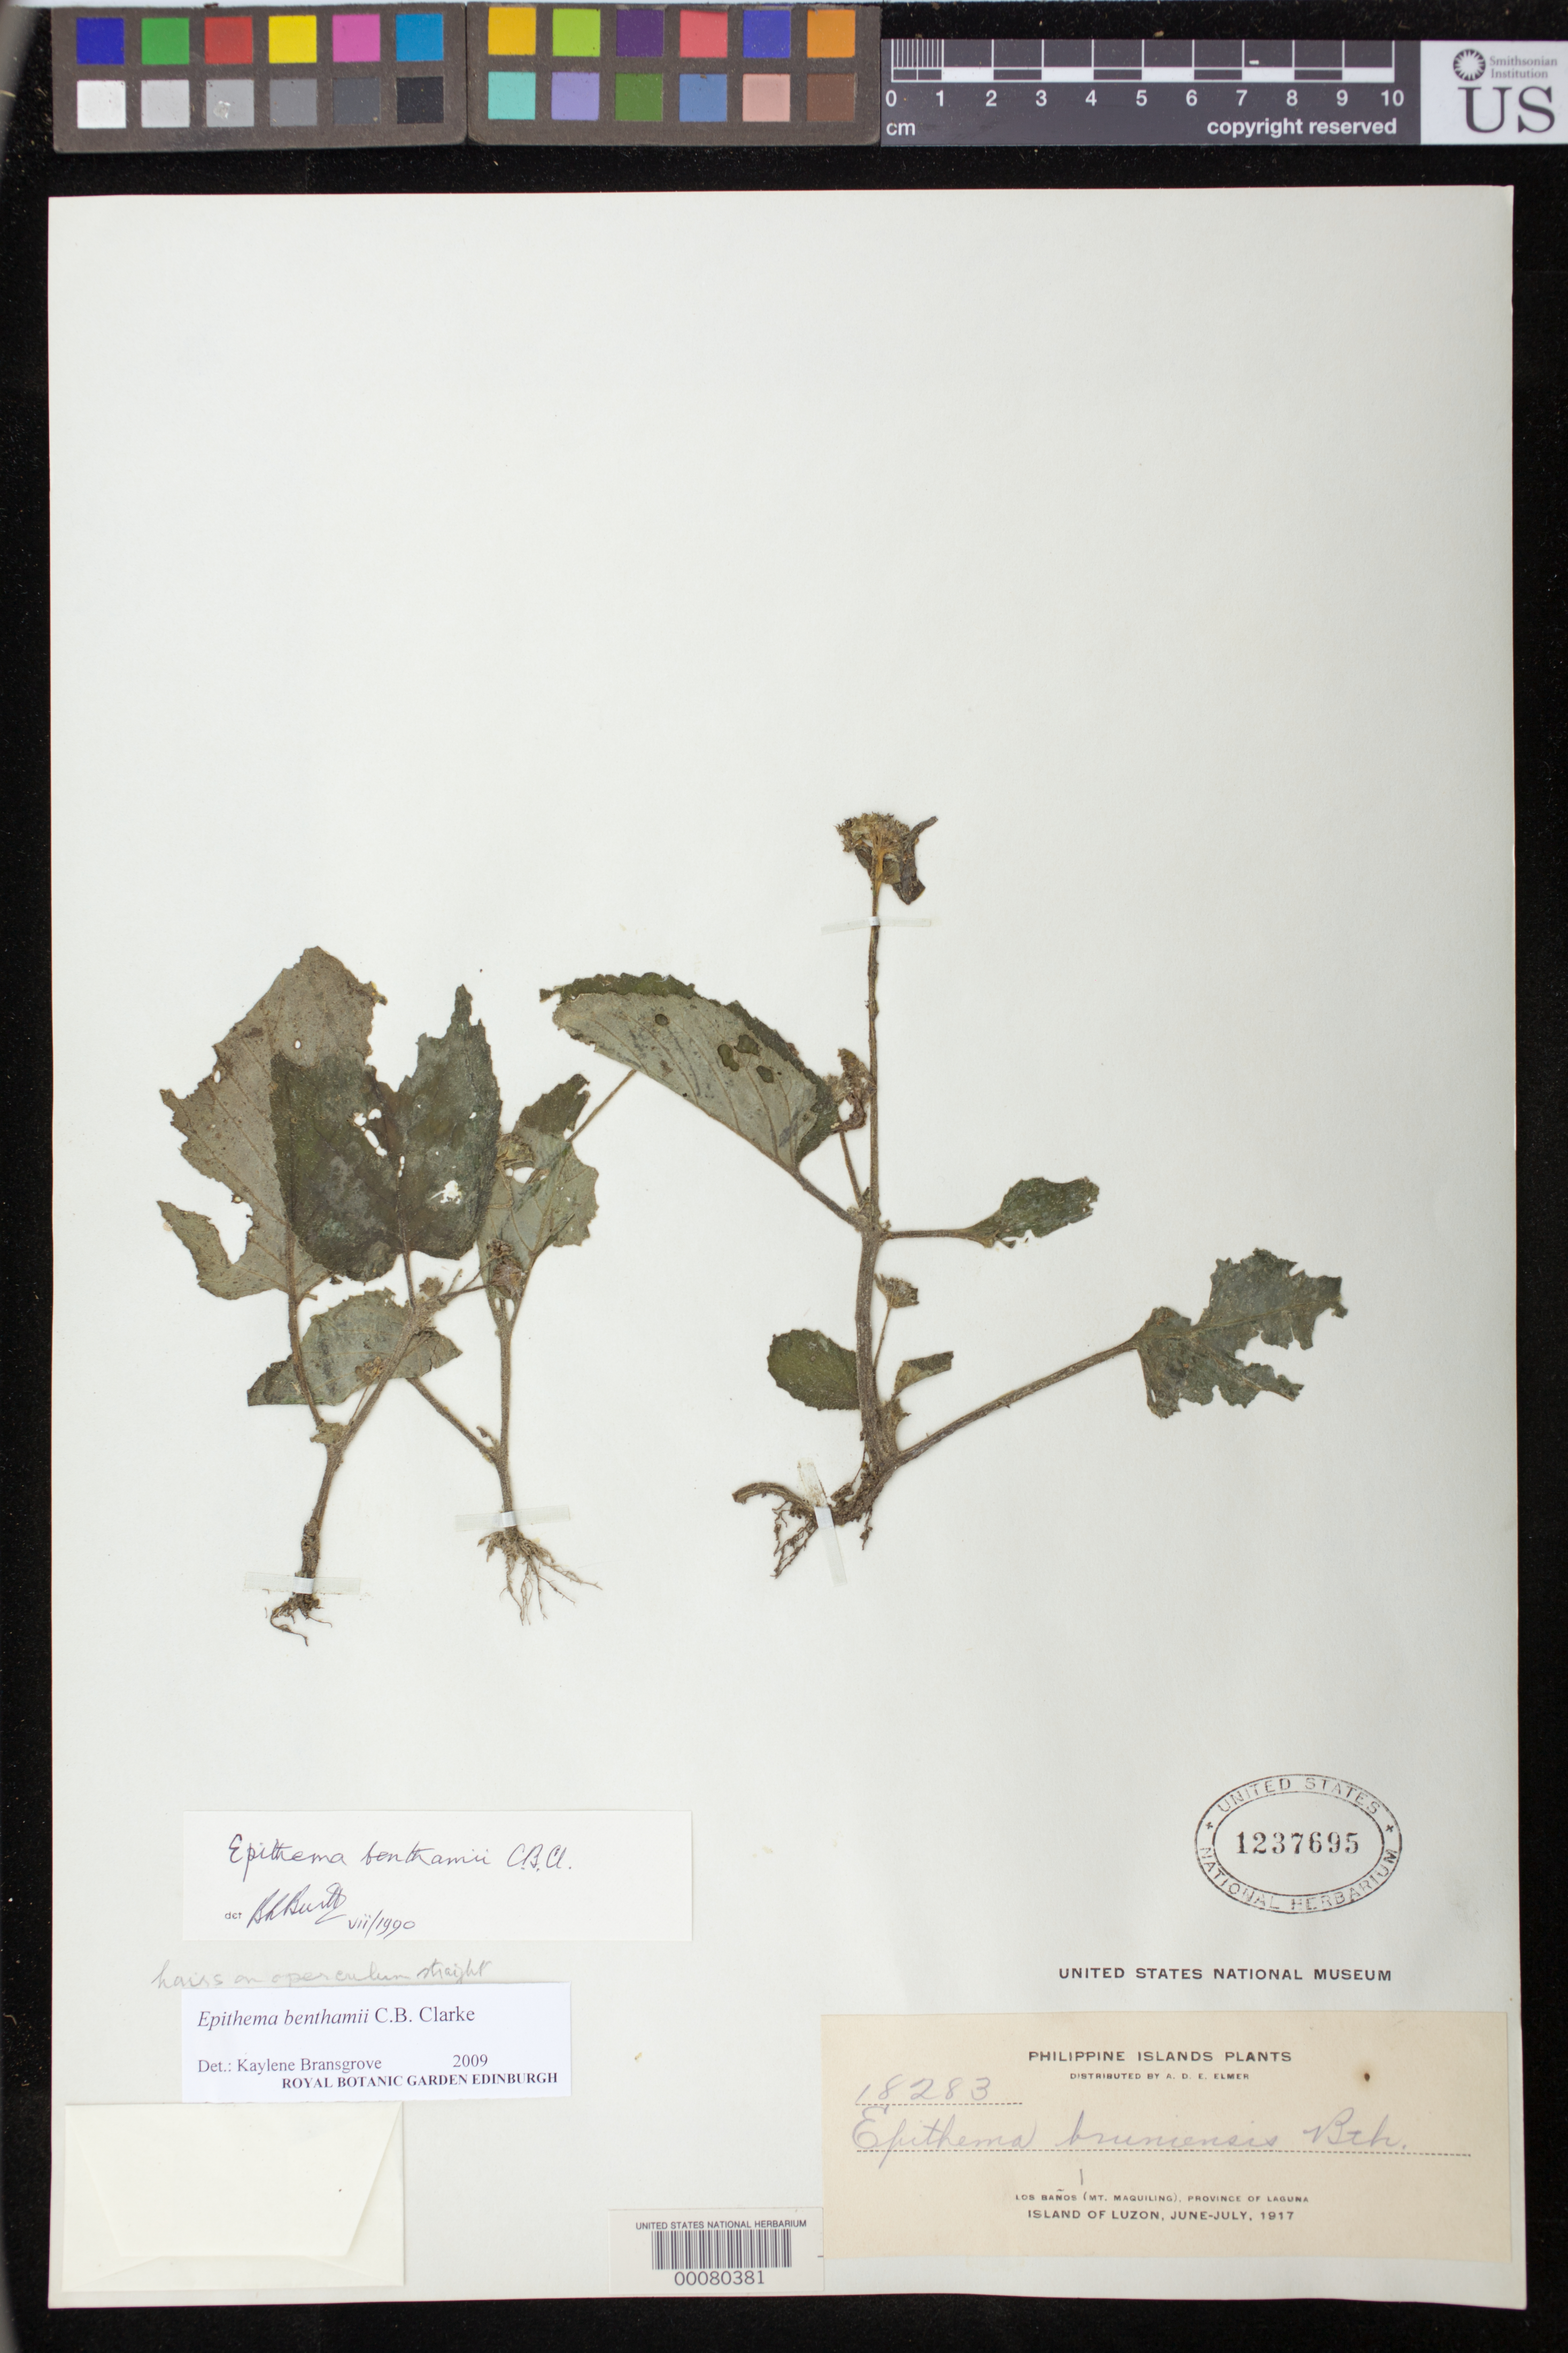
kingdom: Plantae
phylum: Tracheophyta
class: Magnoliopsida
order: Lamiales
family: Gesneriaceae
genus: Epithema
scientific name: Epithema benthamii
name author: C.B. Clarke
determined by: Bransgrove, Kaylene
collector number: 18283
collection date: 1917-06/1917-07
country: Philippines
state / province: Calabarzon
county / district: Laguna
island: Luzon Island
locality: Los Banos (Mt. Maquiling)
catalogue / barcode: US 1237695